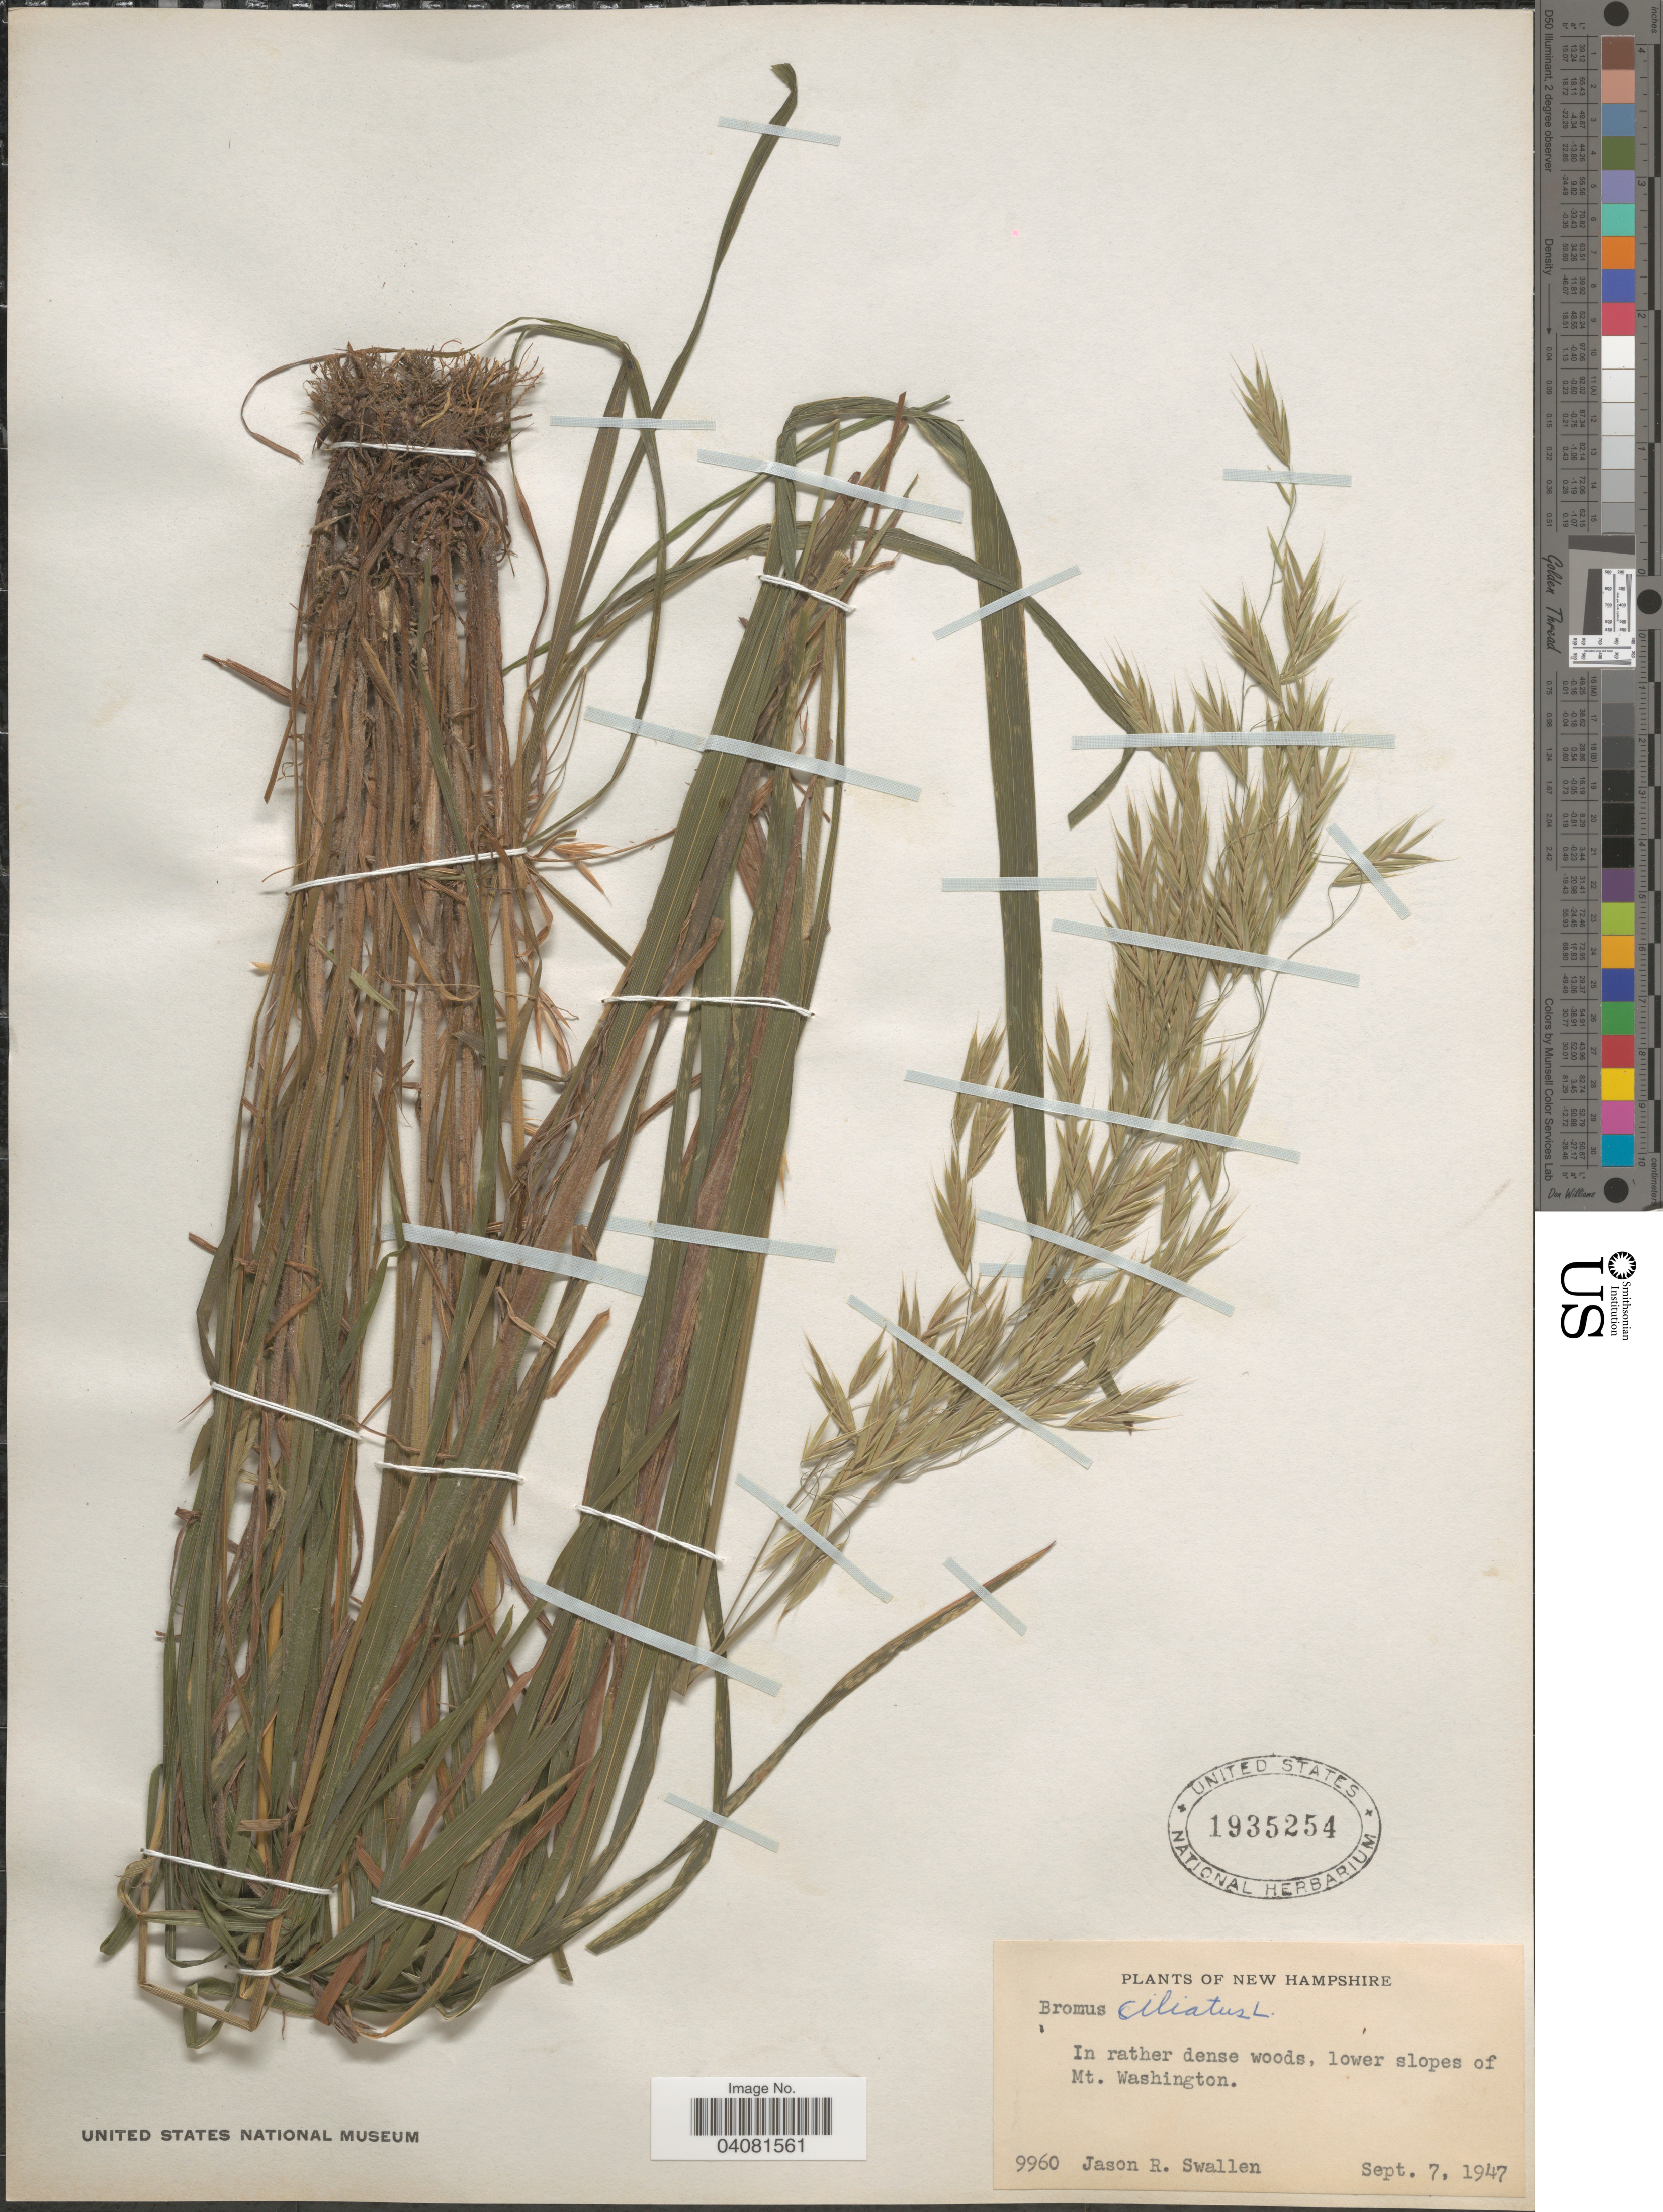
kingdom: Plantae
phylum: Tracheophyta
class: Liliopsida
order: Poales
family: Poaceae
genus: Bromus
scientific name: Bromus ciliatus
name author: L.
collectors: J. R. Swallen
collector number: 9960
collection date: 1947-09-07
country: United States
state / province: New Hampshire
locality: Lower slopes of Mt. Washington.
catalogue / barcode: US 1935254